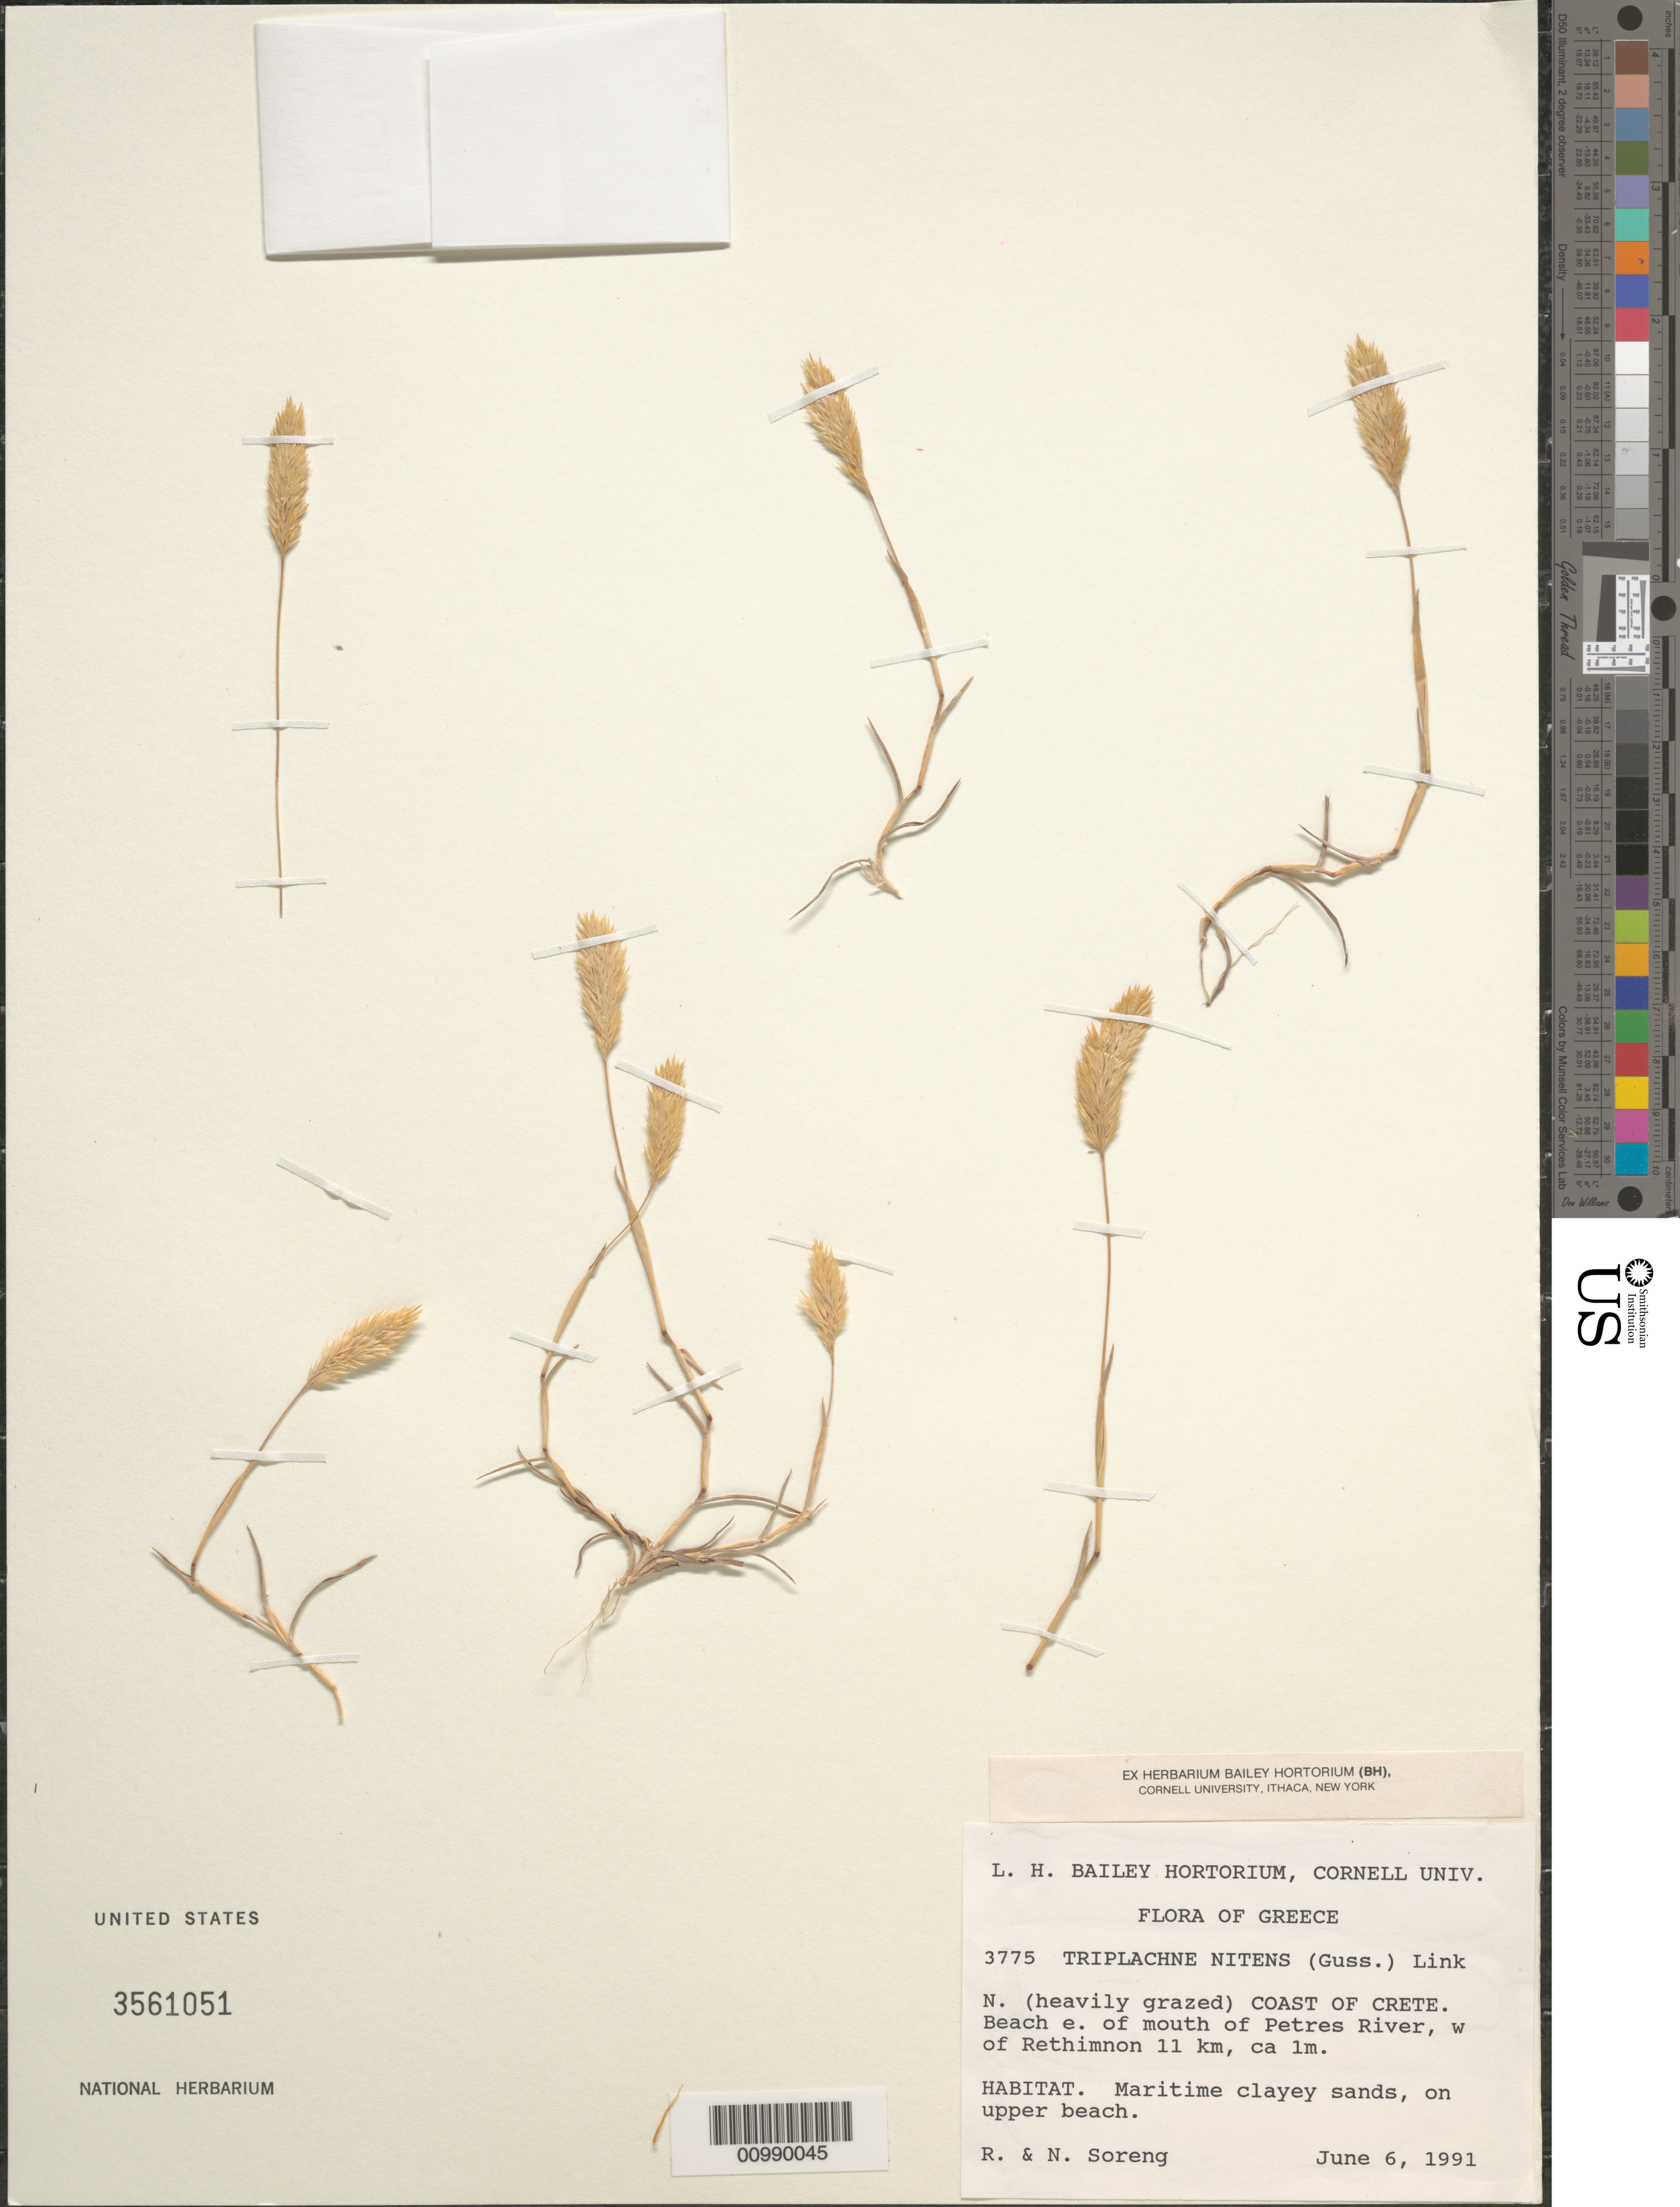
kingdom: Plantae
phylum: Tracheophyta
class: Liliopsida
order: Poales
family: Poaceae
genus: Triplachne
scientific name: Triplachne nitens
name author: (Gussone) Link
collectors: R. J. Soreng & N. L. Soreng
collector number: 3775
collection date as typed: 06 Jun 1991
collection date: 1991-06-06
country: Greece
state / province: Crete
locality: N coast. Beach E of mouth of Petres River, W of Rethimnon 11 km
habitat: Maritime clayey sands, on upper beach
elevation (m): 1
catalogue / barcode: US 3561051